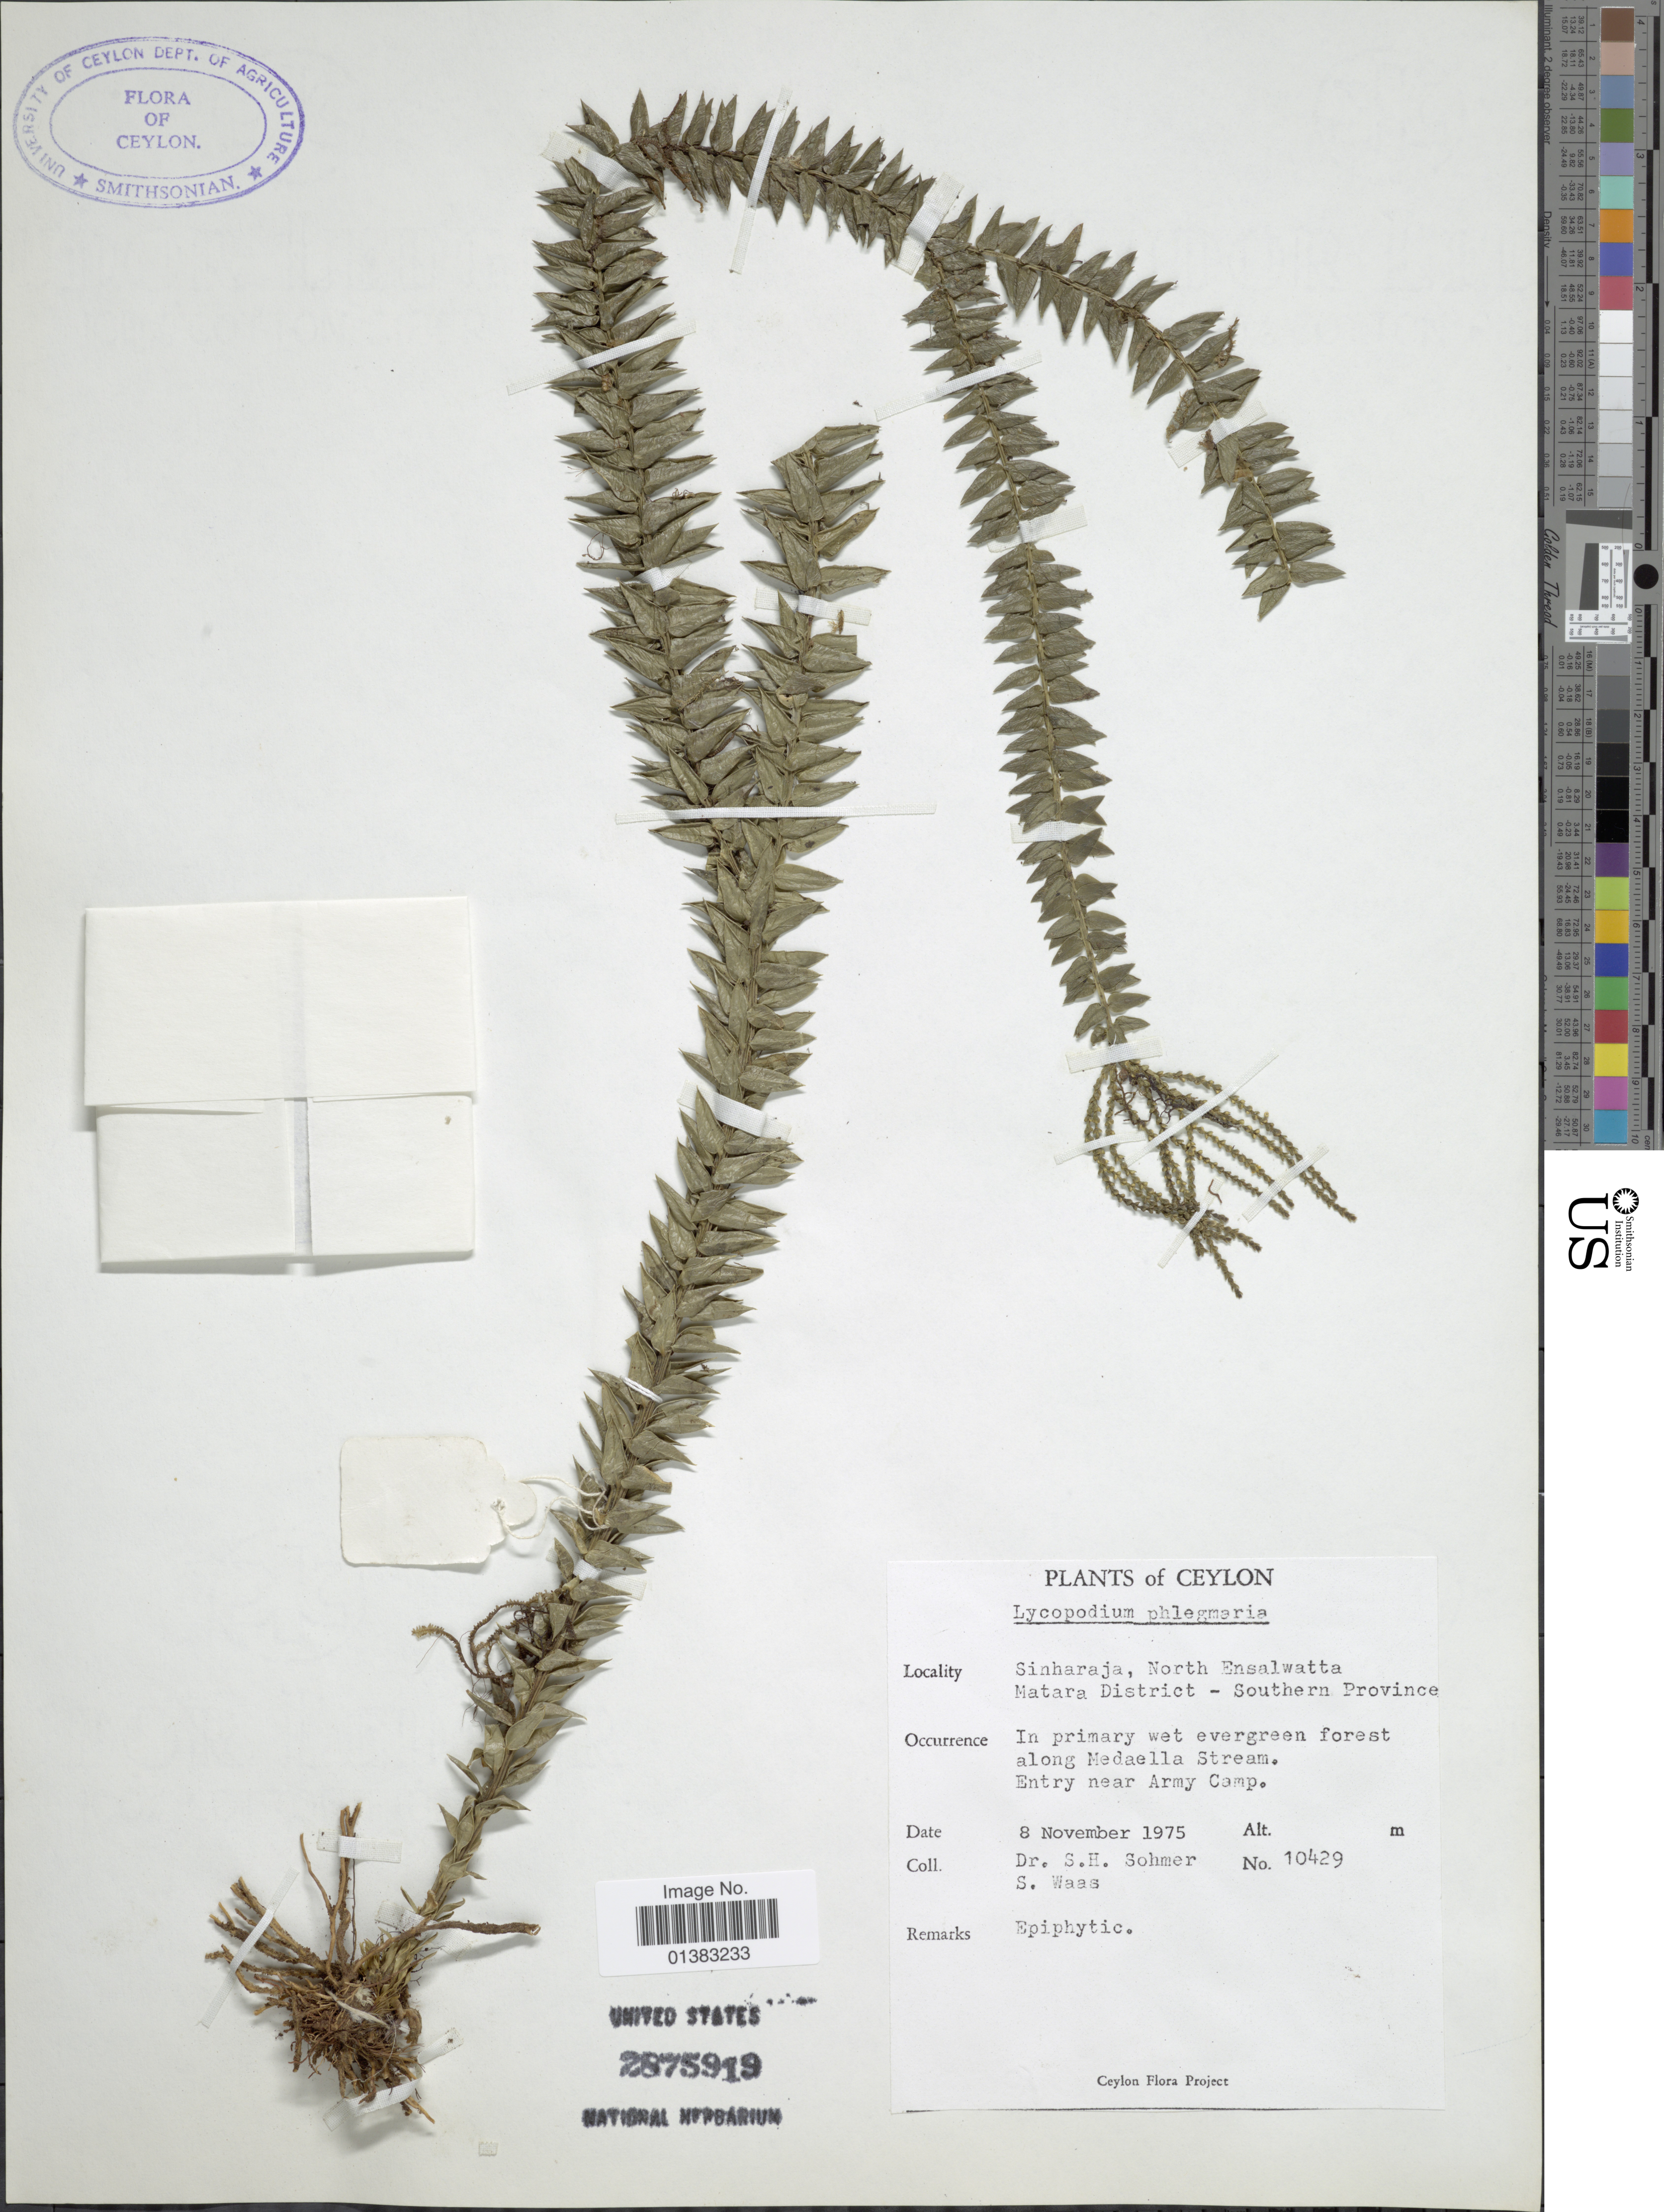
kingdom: Plantae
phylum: Tracheophyta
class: Lycopodiopsida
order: Lycopodiales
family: Lycopodiaceae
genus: Phlegmariurus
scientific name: Phlegmariurus mirabilis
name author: (Willd.) A. R. Field & Testo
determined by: Field, A. R.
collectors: S. H. Sohmer & S. Waas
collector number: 10429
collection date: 1975-11-08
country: Sri Lanka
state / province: Southern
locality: Ceylon. Sinharaja, North Ensalwatta Matara District - Southern Province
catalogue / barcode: US 2875919